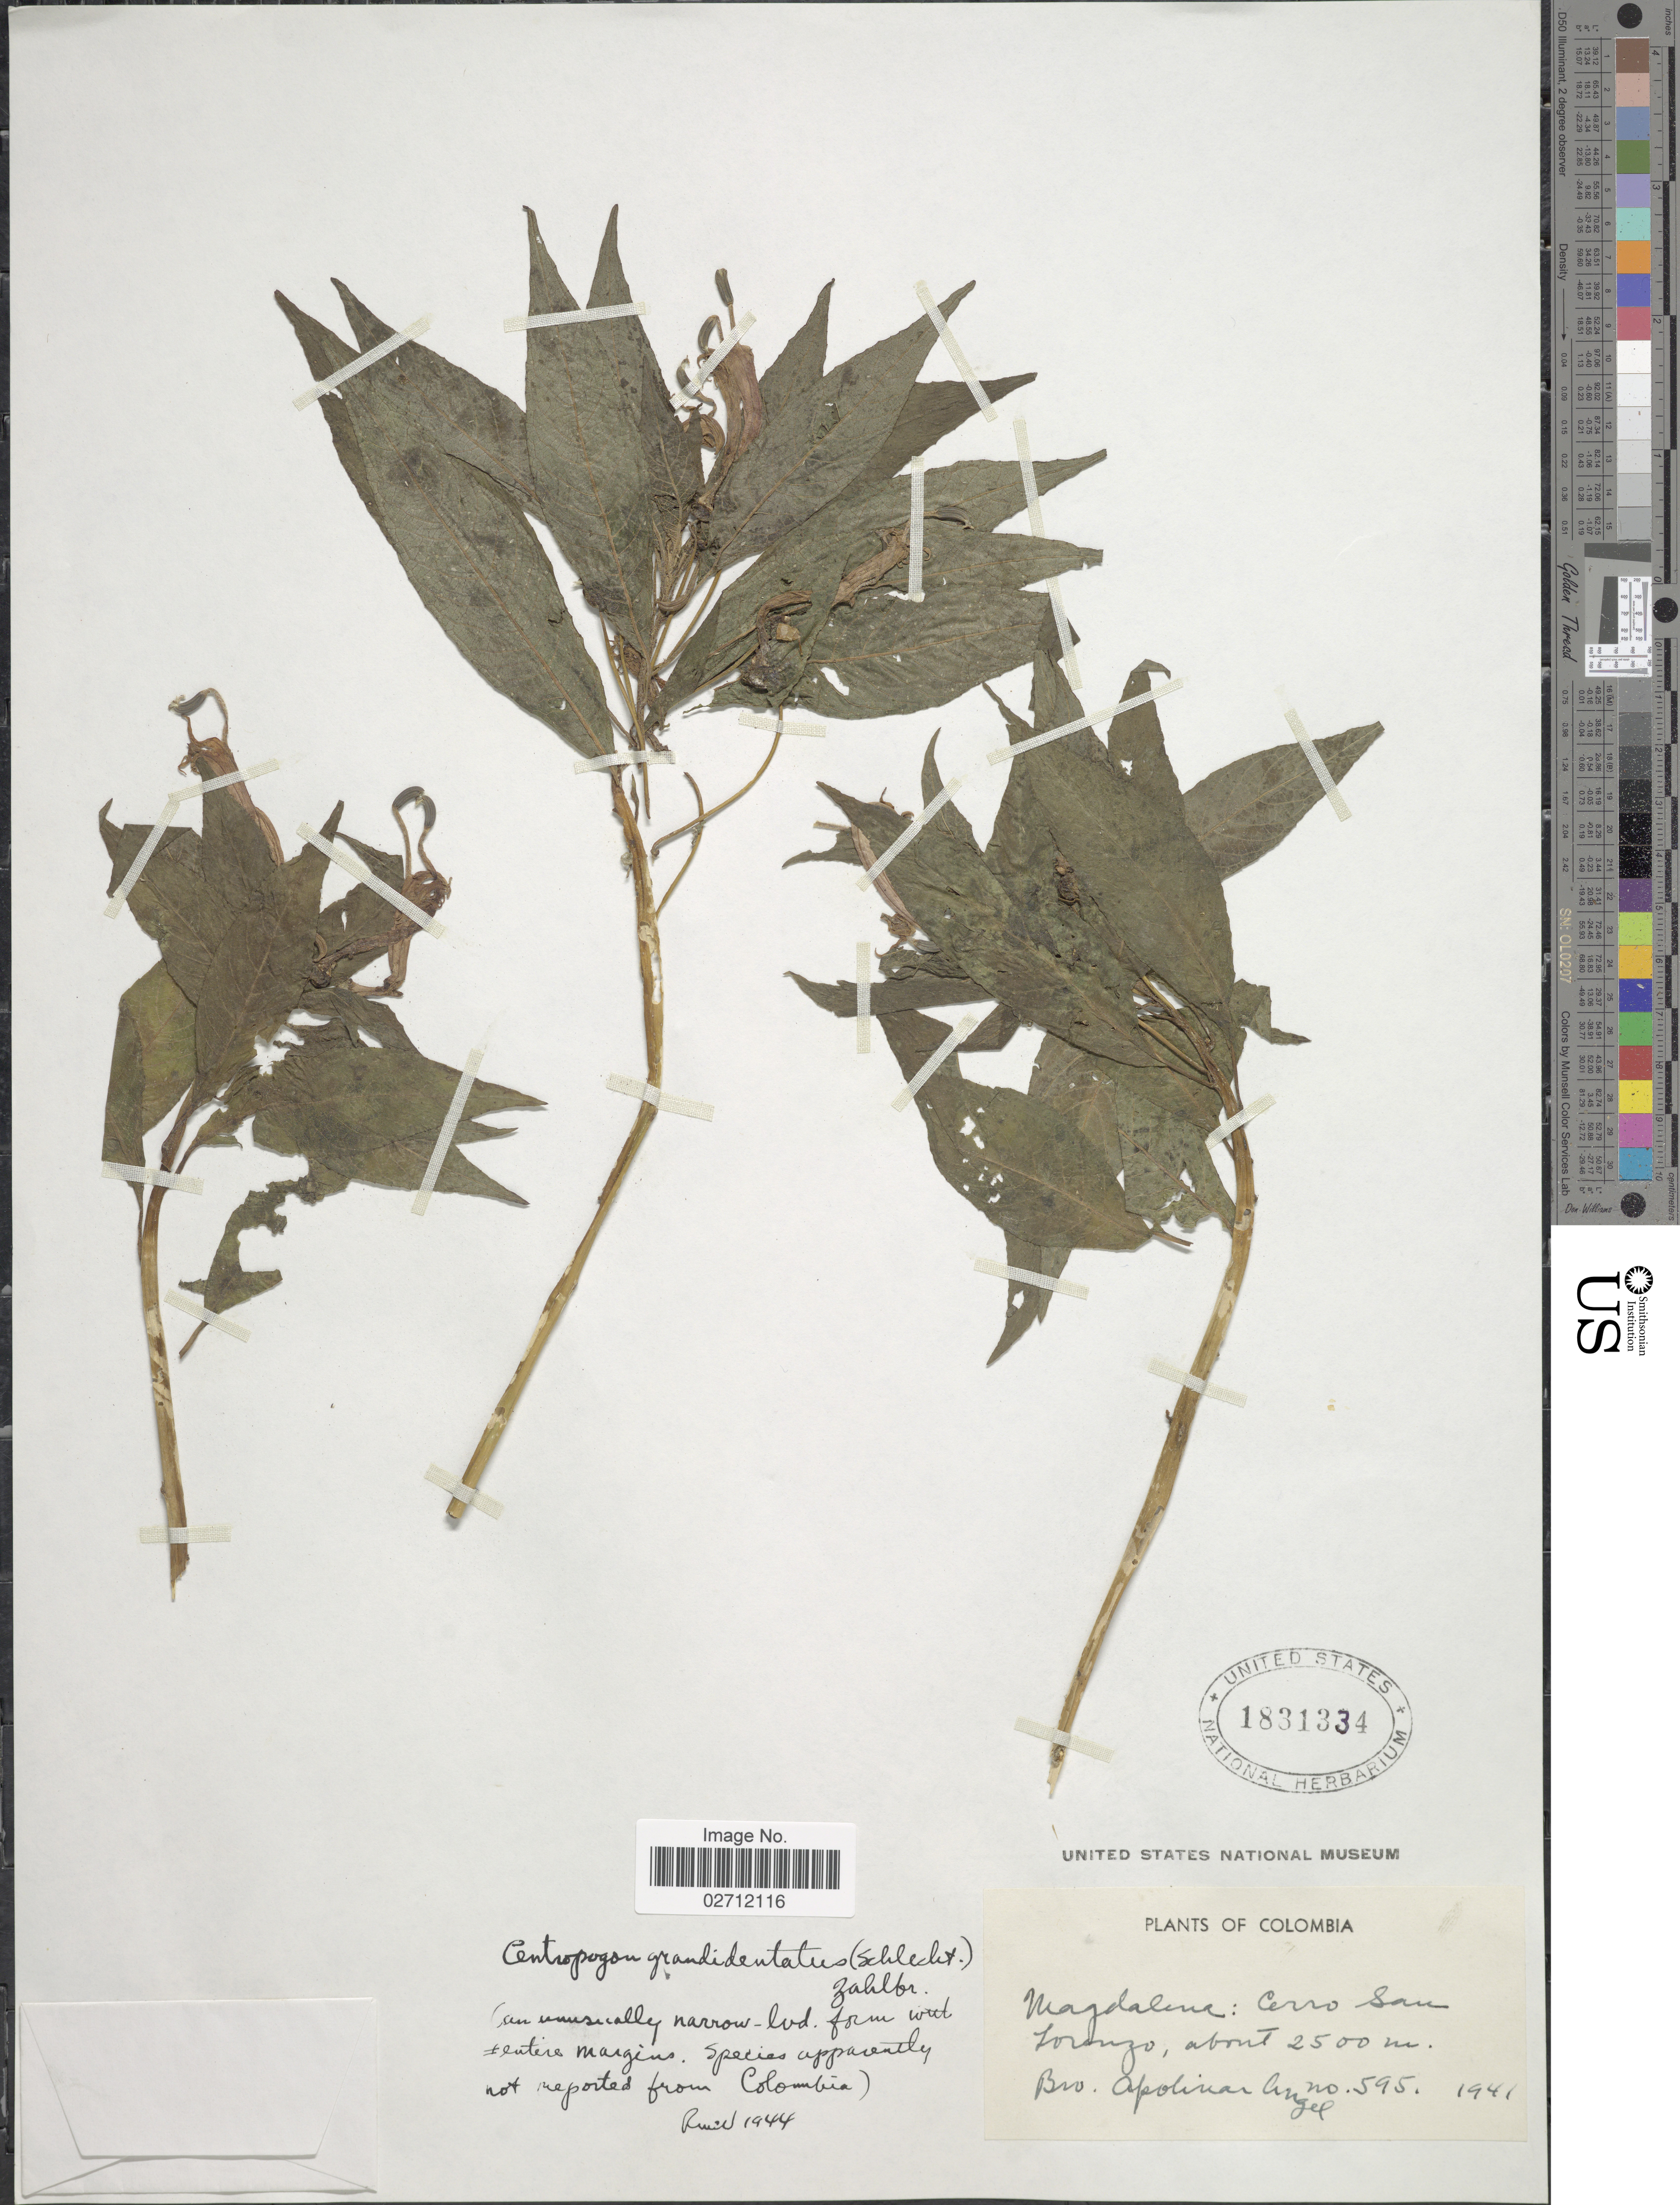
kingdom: Plantae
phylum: Tracheophyta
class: Magnoliopsida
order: Asterales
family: Campanulaceae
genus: Centropogon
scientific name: Centropogon grandidentatus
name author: (Schltdl.) Zahlbr.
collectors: Bro. Apolinar A.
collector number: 595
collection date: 1941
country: Colombia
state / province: Magdalena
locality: Cerro San Lorenzo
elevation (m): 2500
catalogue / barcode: US 1831334